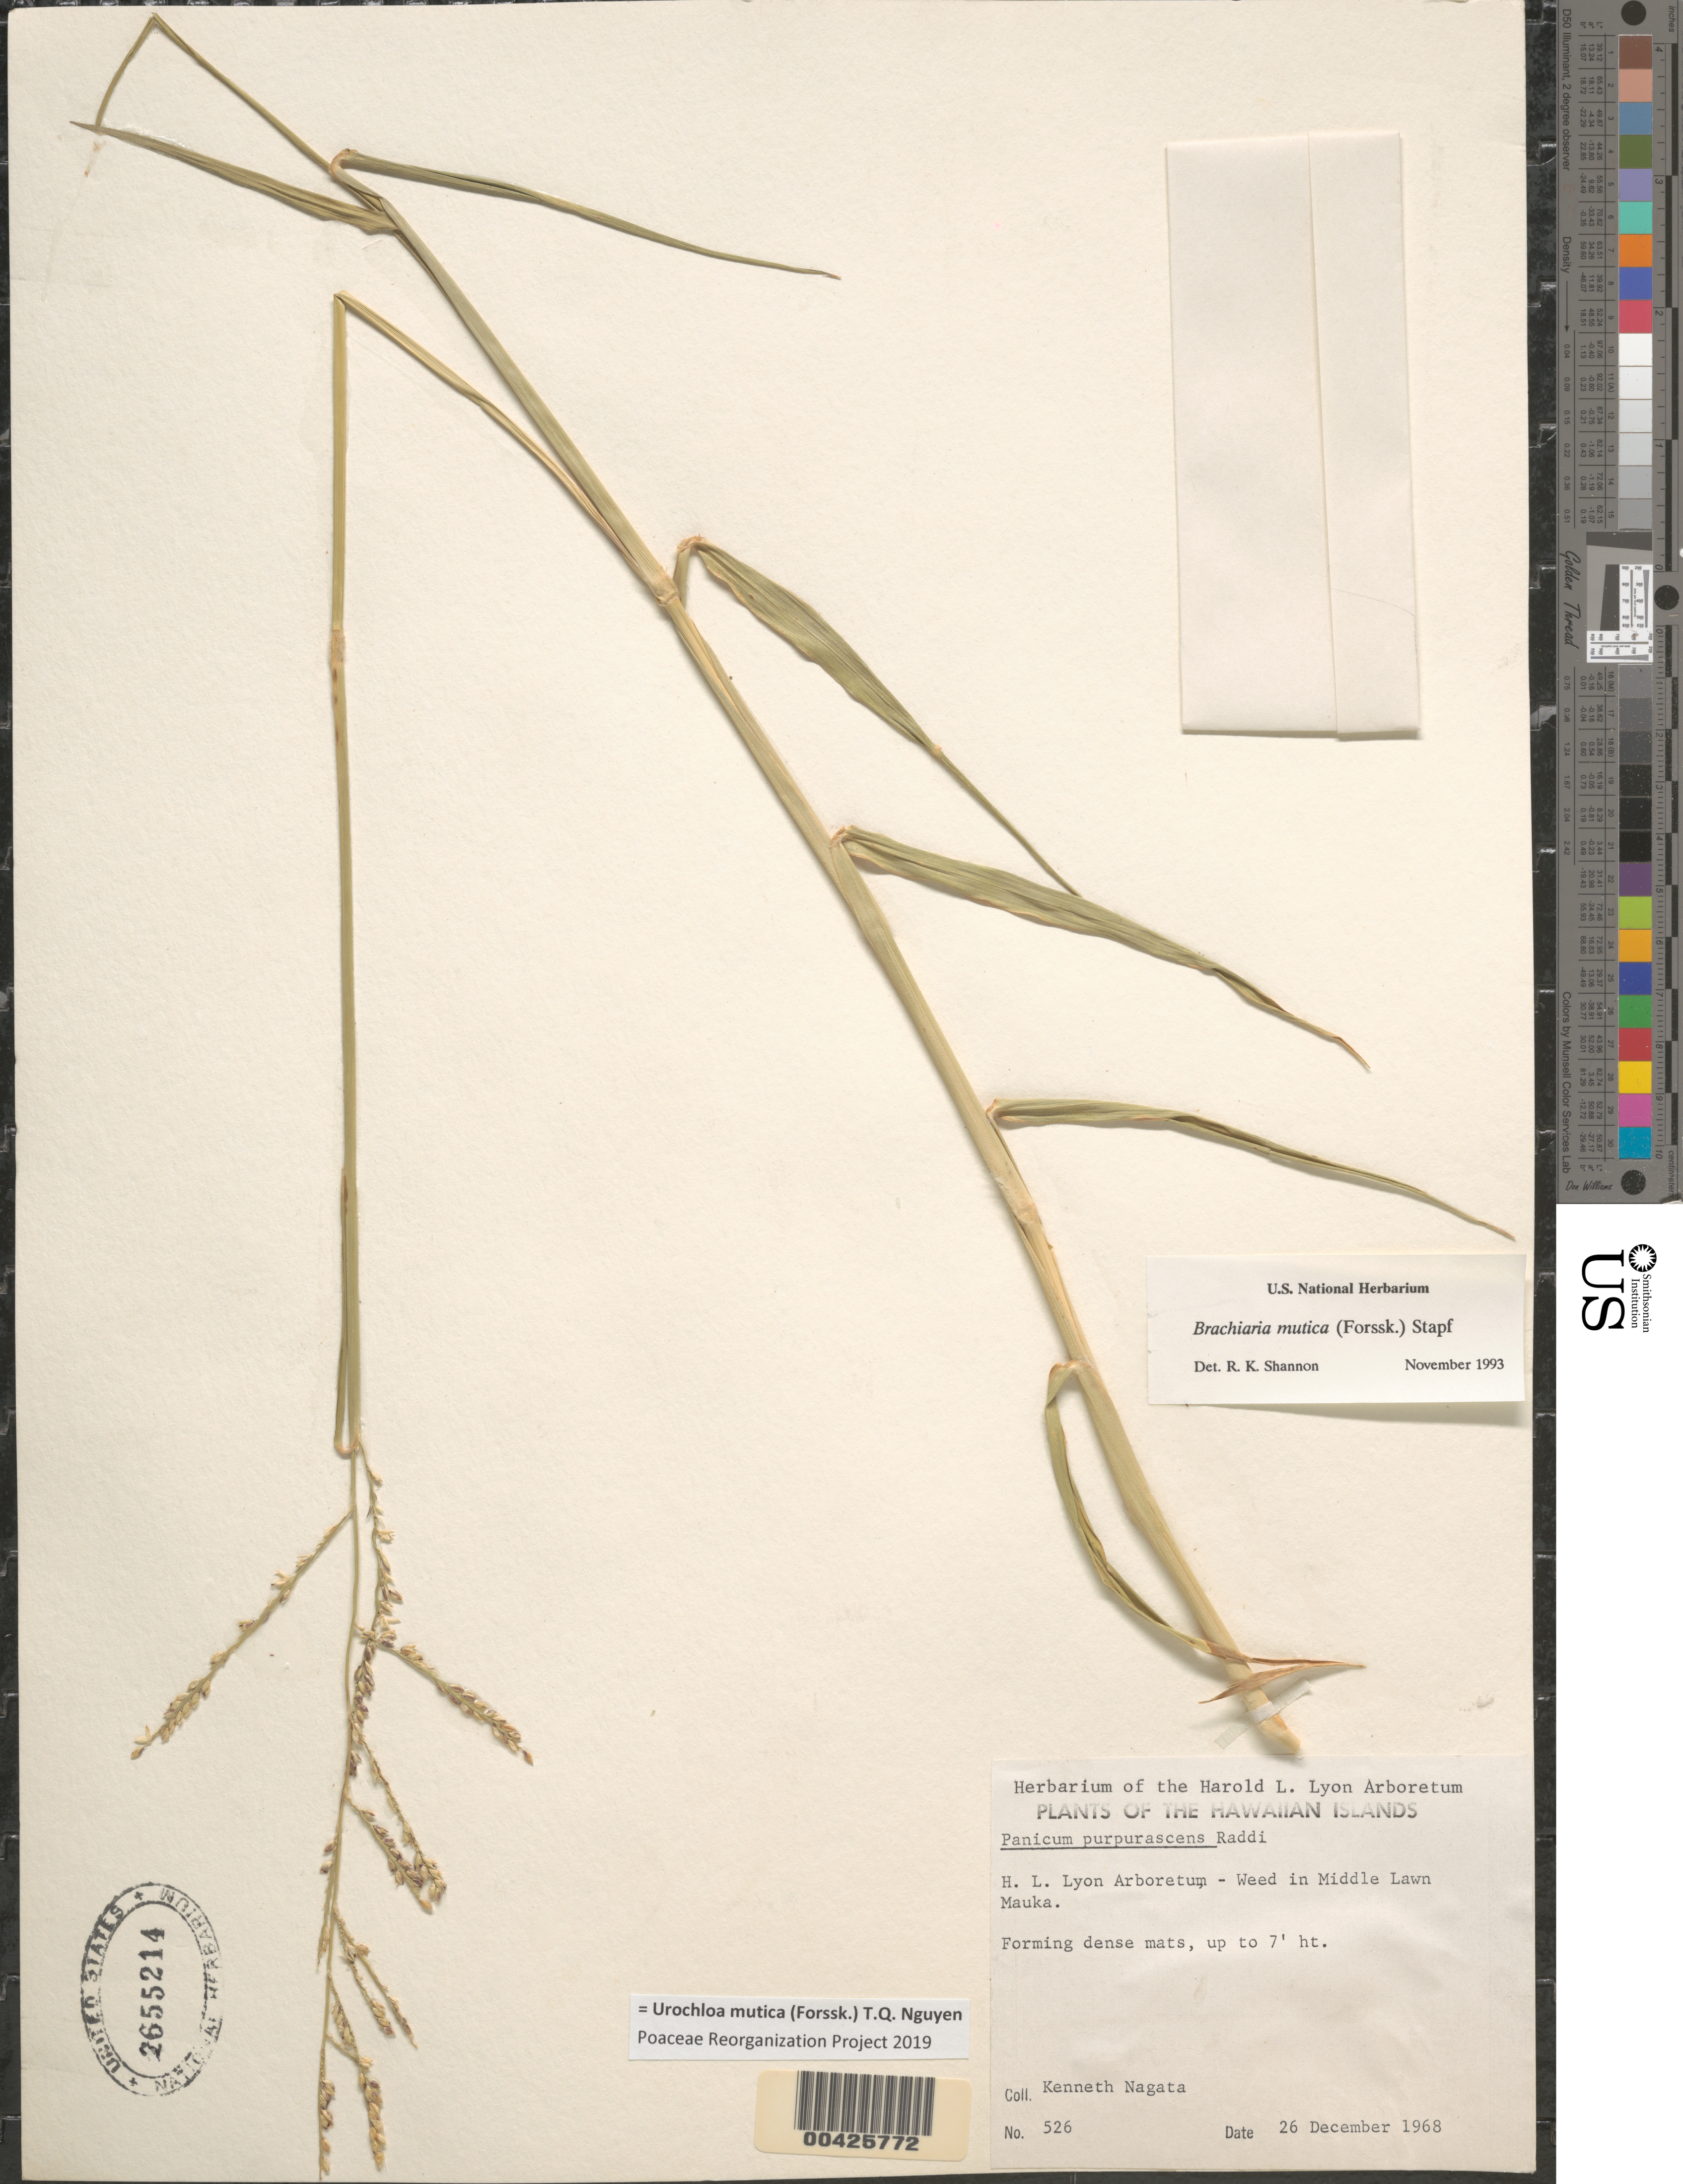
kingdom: Plantae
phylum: Tracheophyta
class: Liliopsida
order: Poales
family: Poaceae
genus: Urochloa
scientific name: Urochloa mutica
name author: (Forssk.) T.Q. Nguyen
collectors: K. Nagata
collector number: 526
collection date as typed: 26 Dec 1968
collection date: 1968-12-26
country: United States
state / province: Hawaii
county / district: Honolulu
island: Oahu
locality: H. L. Lyon Arboretum - weed in Middle Lawn Mauka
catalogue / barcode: US 2655214